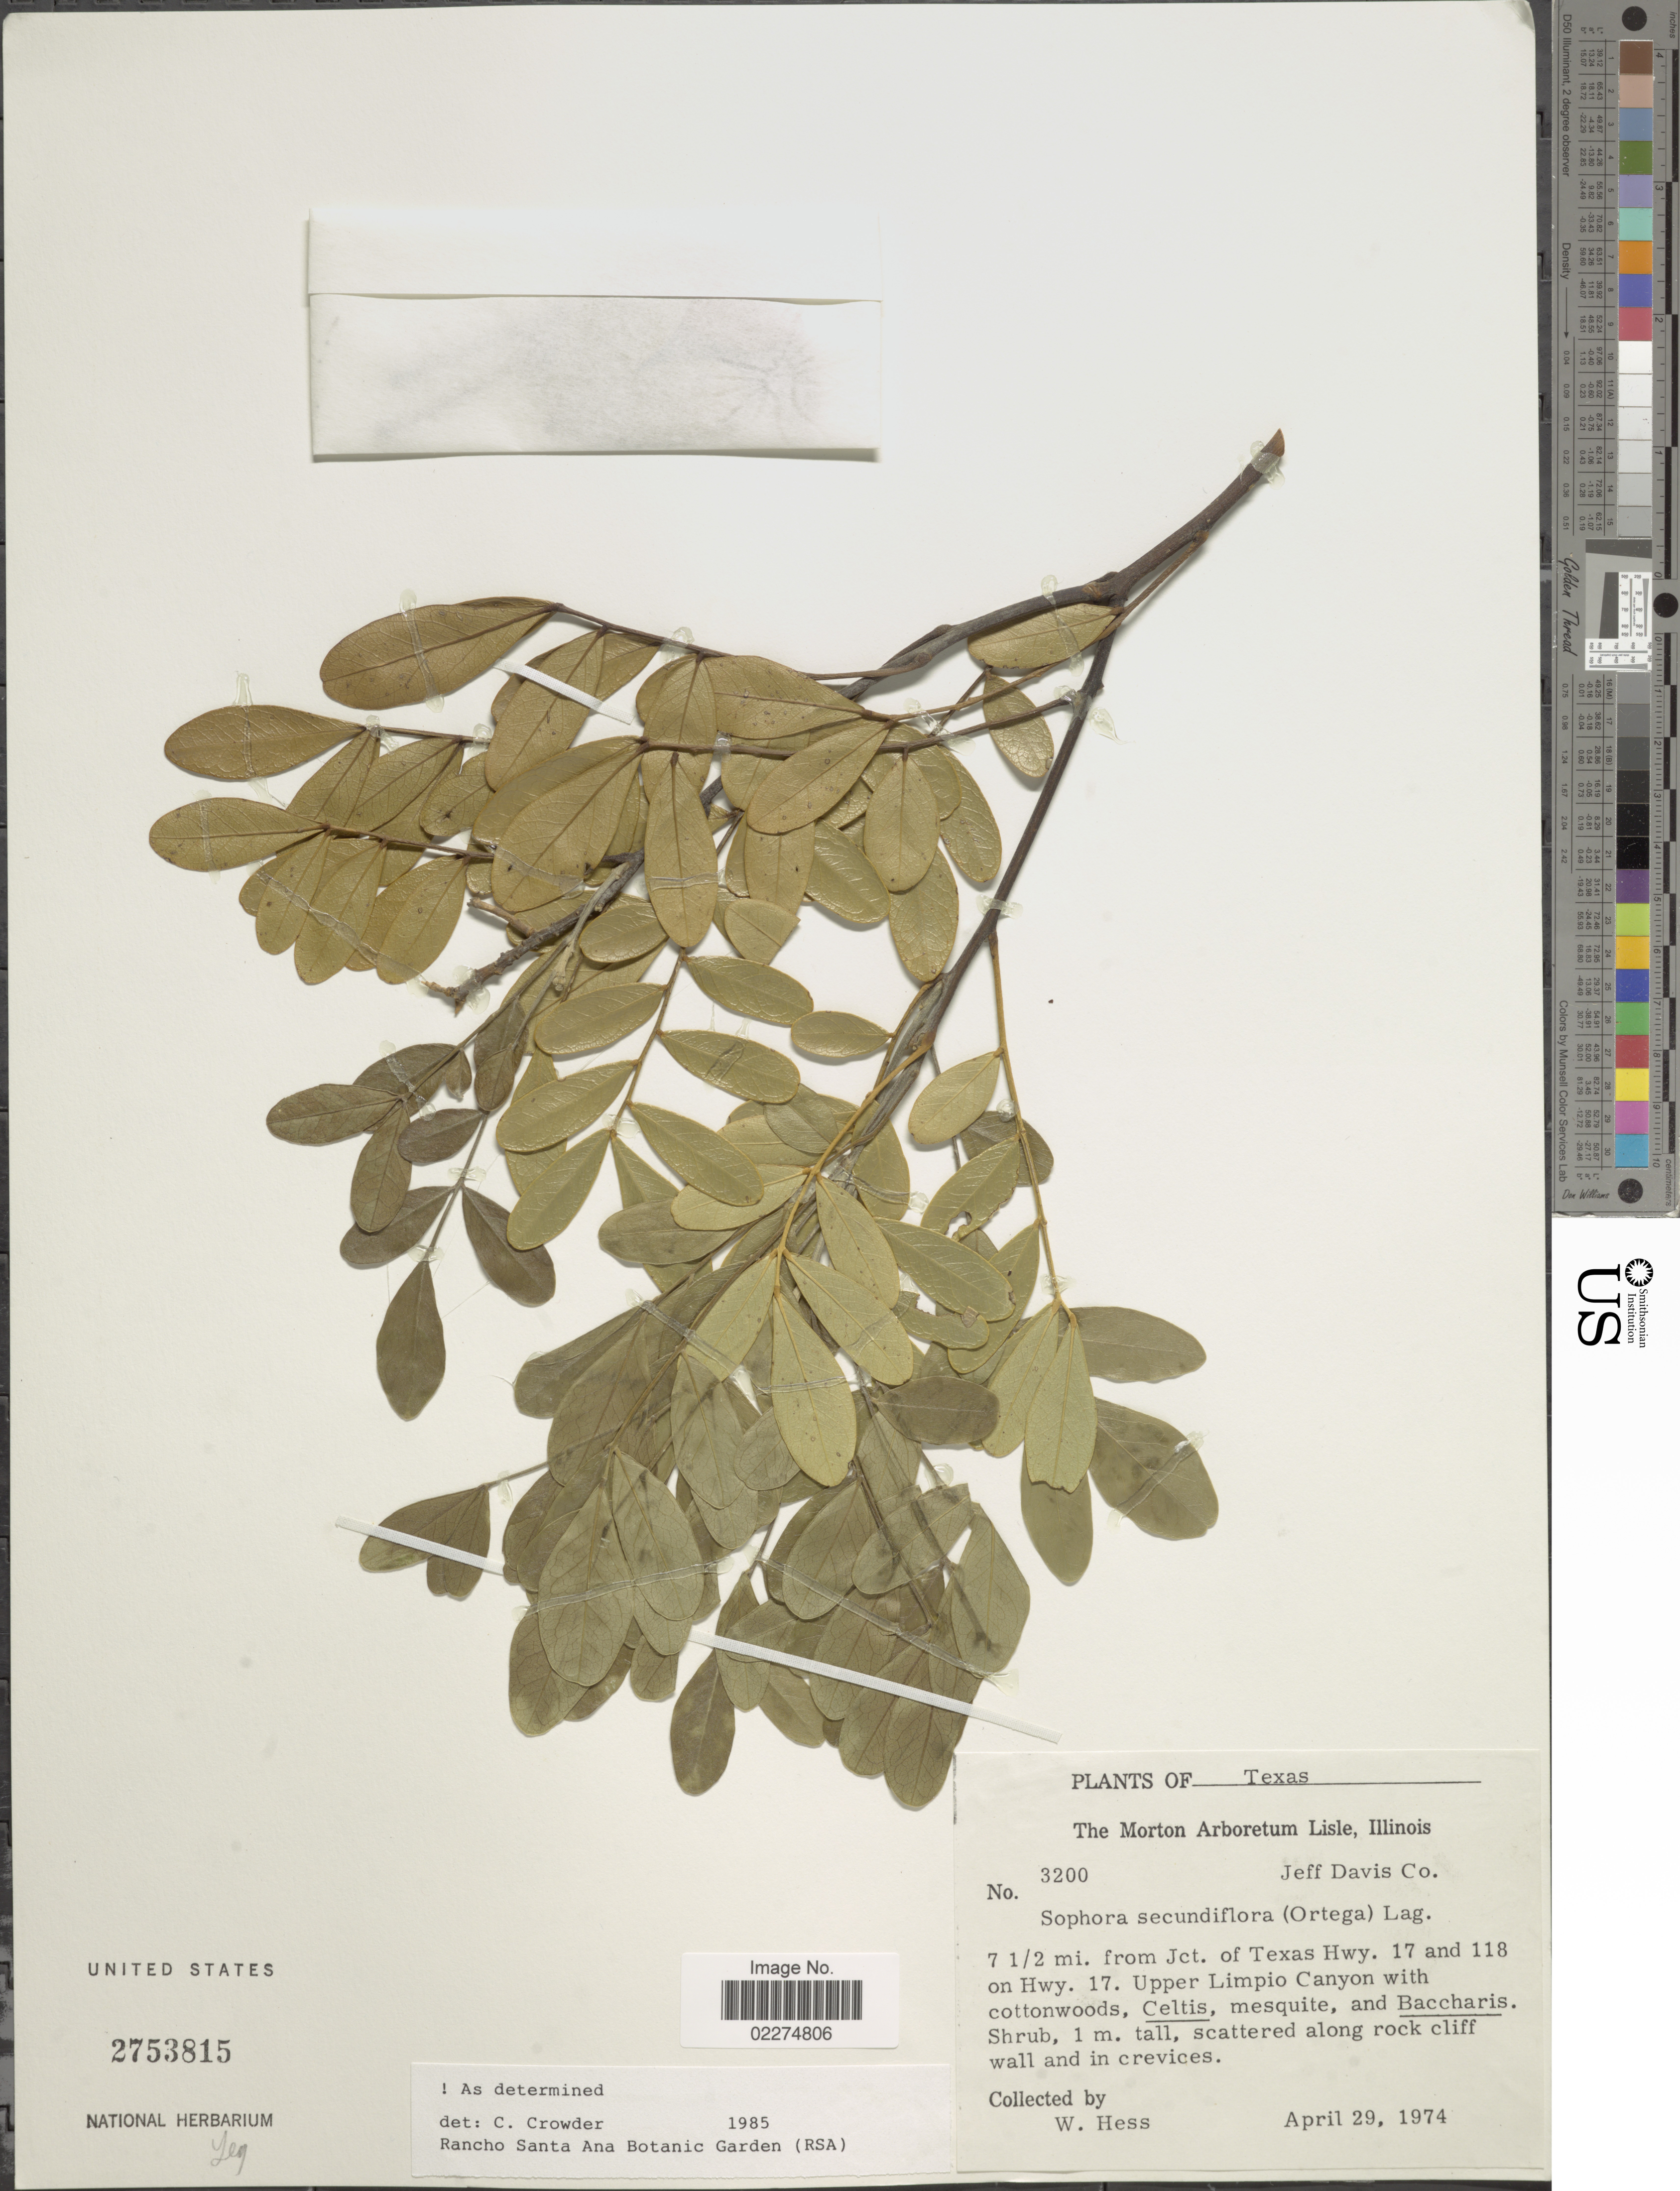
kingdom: Plantae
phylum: Tracheophyta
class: Magnoliopsida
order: Fabales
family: Fabaceae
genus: Dermatophyllum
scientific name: Dermatophyllum secundiflorum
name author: (Ortega) Gandhi & Reveal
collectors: W. Hess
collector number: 3200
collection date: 1974-04-29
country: United States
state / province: Texas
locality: Jeff Davis Co. 7 ½ mi from Jct. of Texas Hwy 17 and 118 on Hwy 17, Upper Limpio Canyon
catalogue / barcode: US 2753815